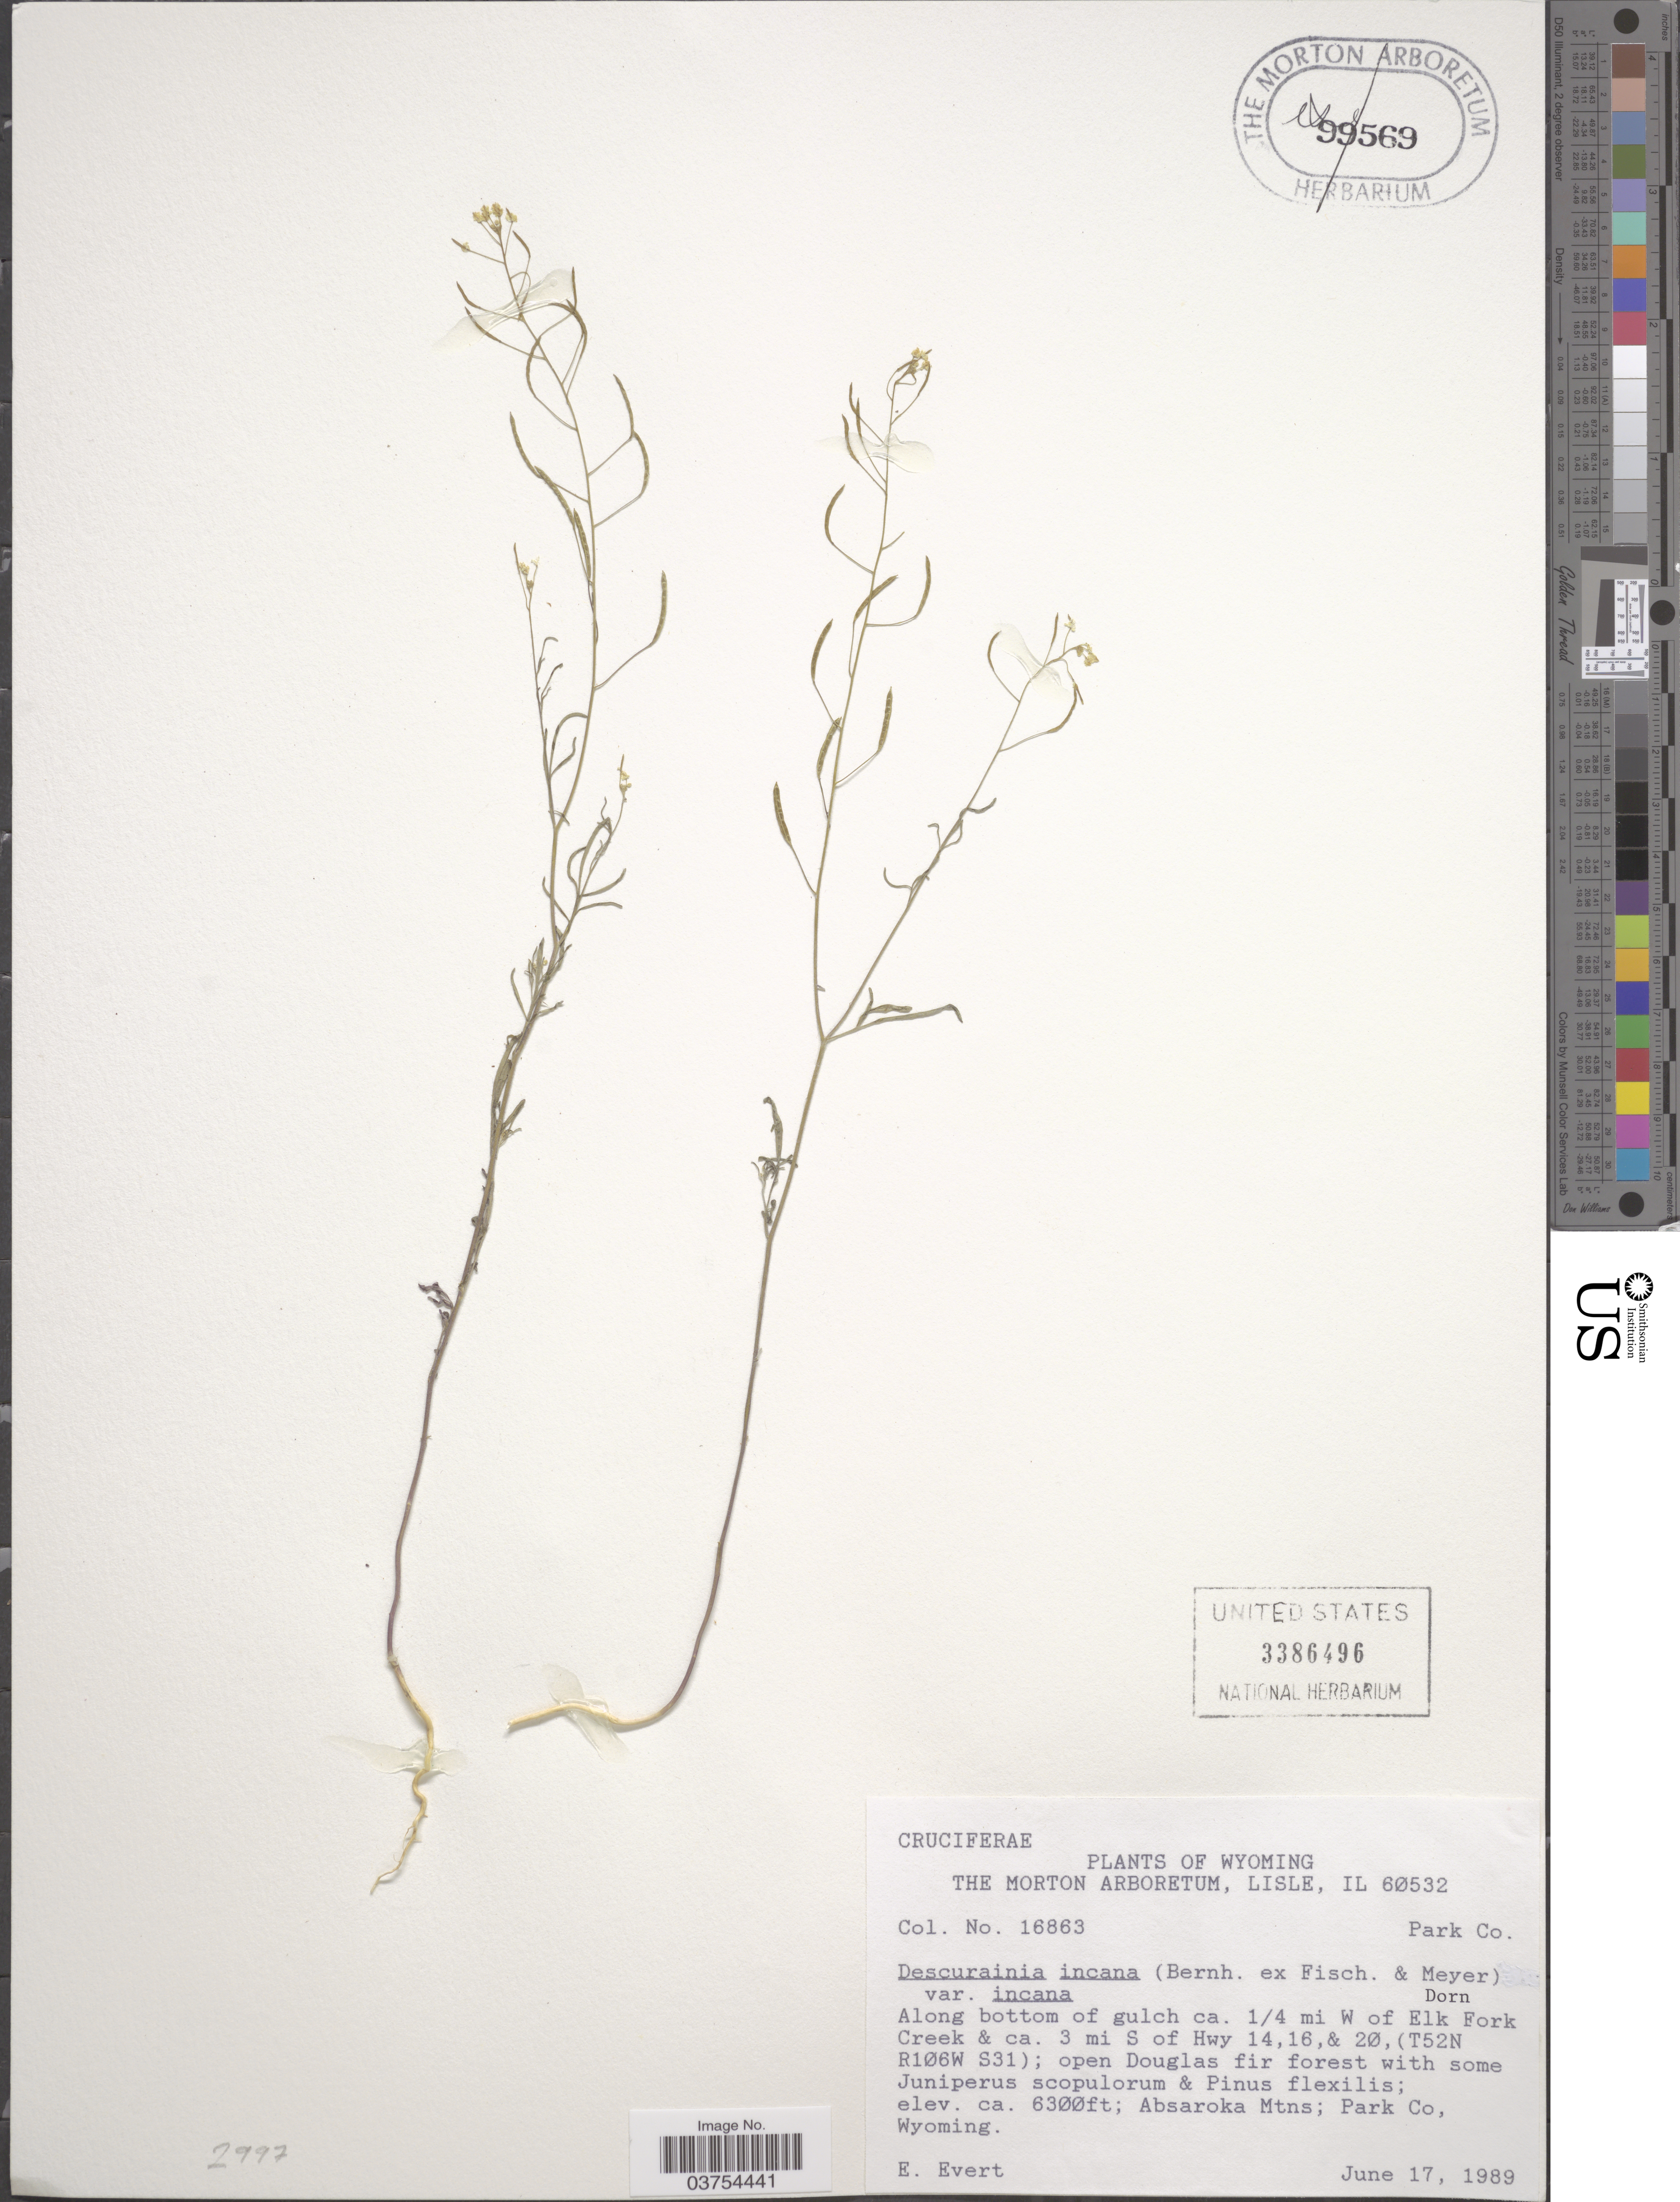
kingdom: Plantae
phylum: Tracheophyta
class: Magnoliopsida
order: Brassicales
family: Brassicaceae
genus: Descurainia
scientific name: Descurainia incana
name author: (Bernh. ex Fisch. & C.A. Mey.) Dorn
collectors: E. Evert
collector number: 16863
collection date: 1989-06-17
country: United States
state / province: Wyoming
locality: Park Co. Along bottom of gulch ca. ¼ mi W of Elk Fork Creek & ca. 3 mi S of Hwy 14, 16, & 2Ø, (T52N R1Ø6W S31). Absaroka Mtns; Park Co.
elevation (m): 1920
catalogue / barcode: US 3386496